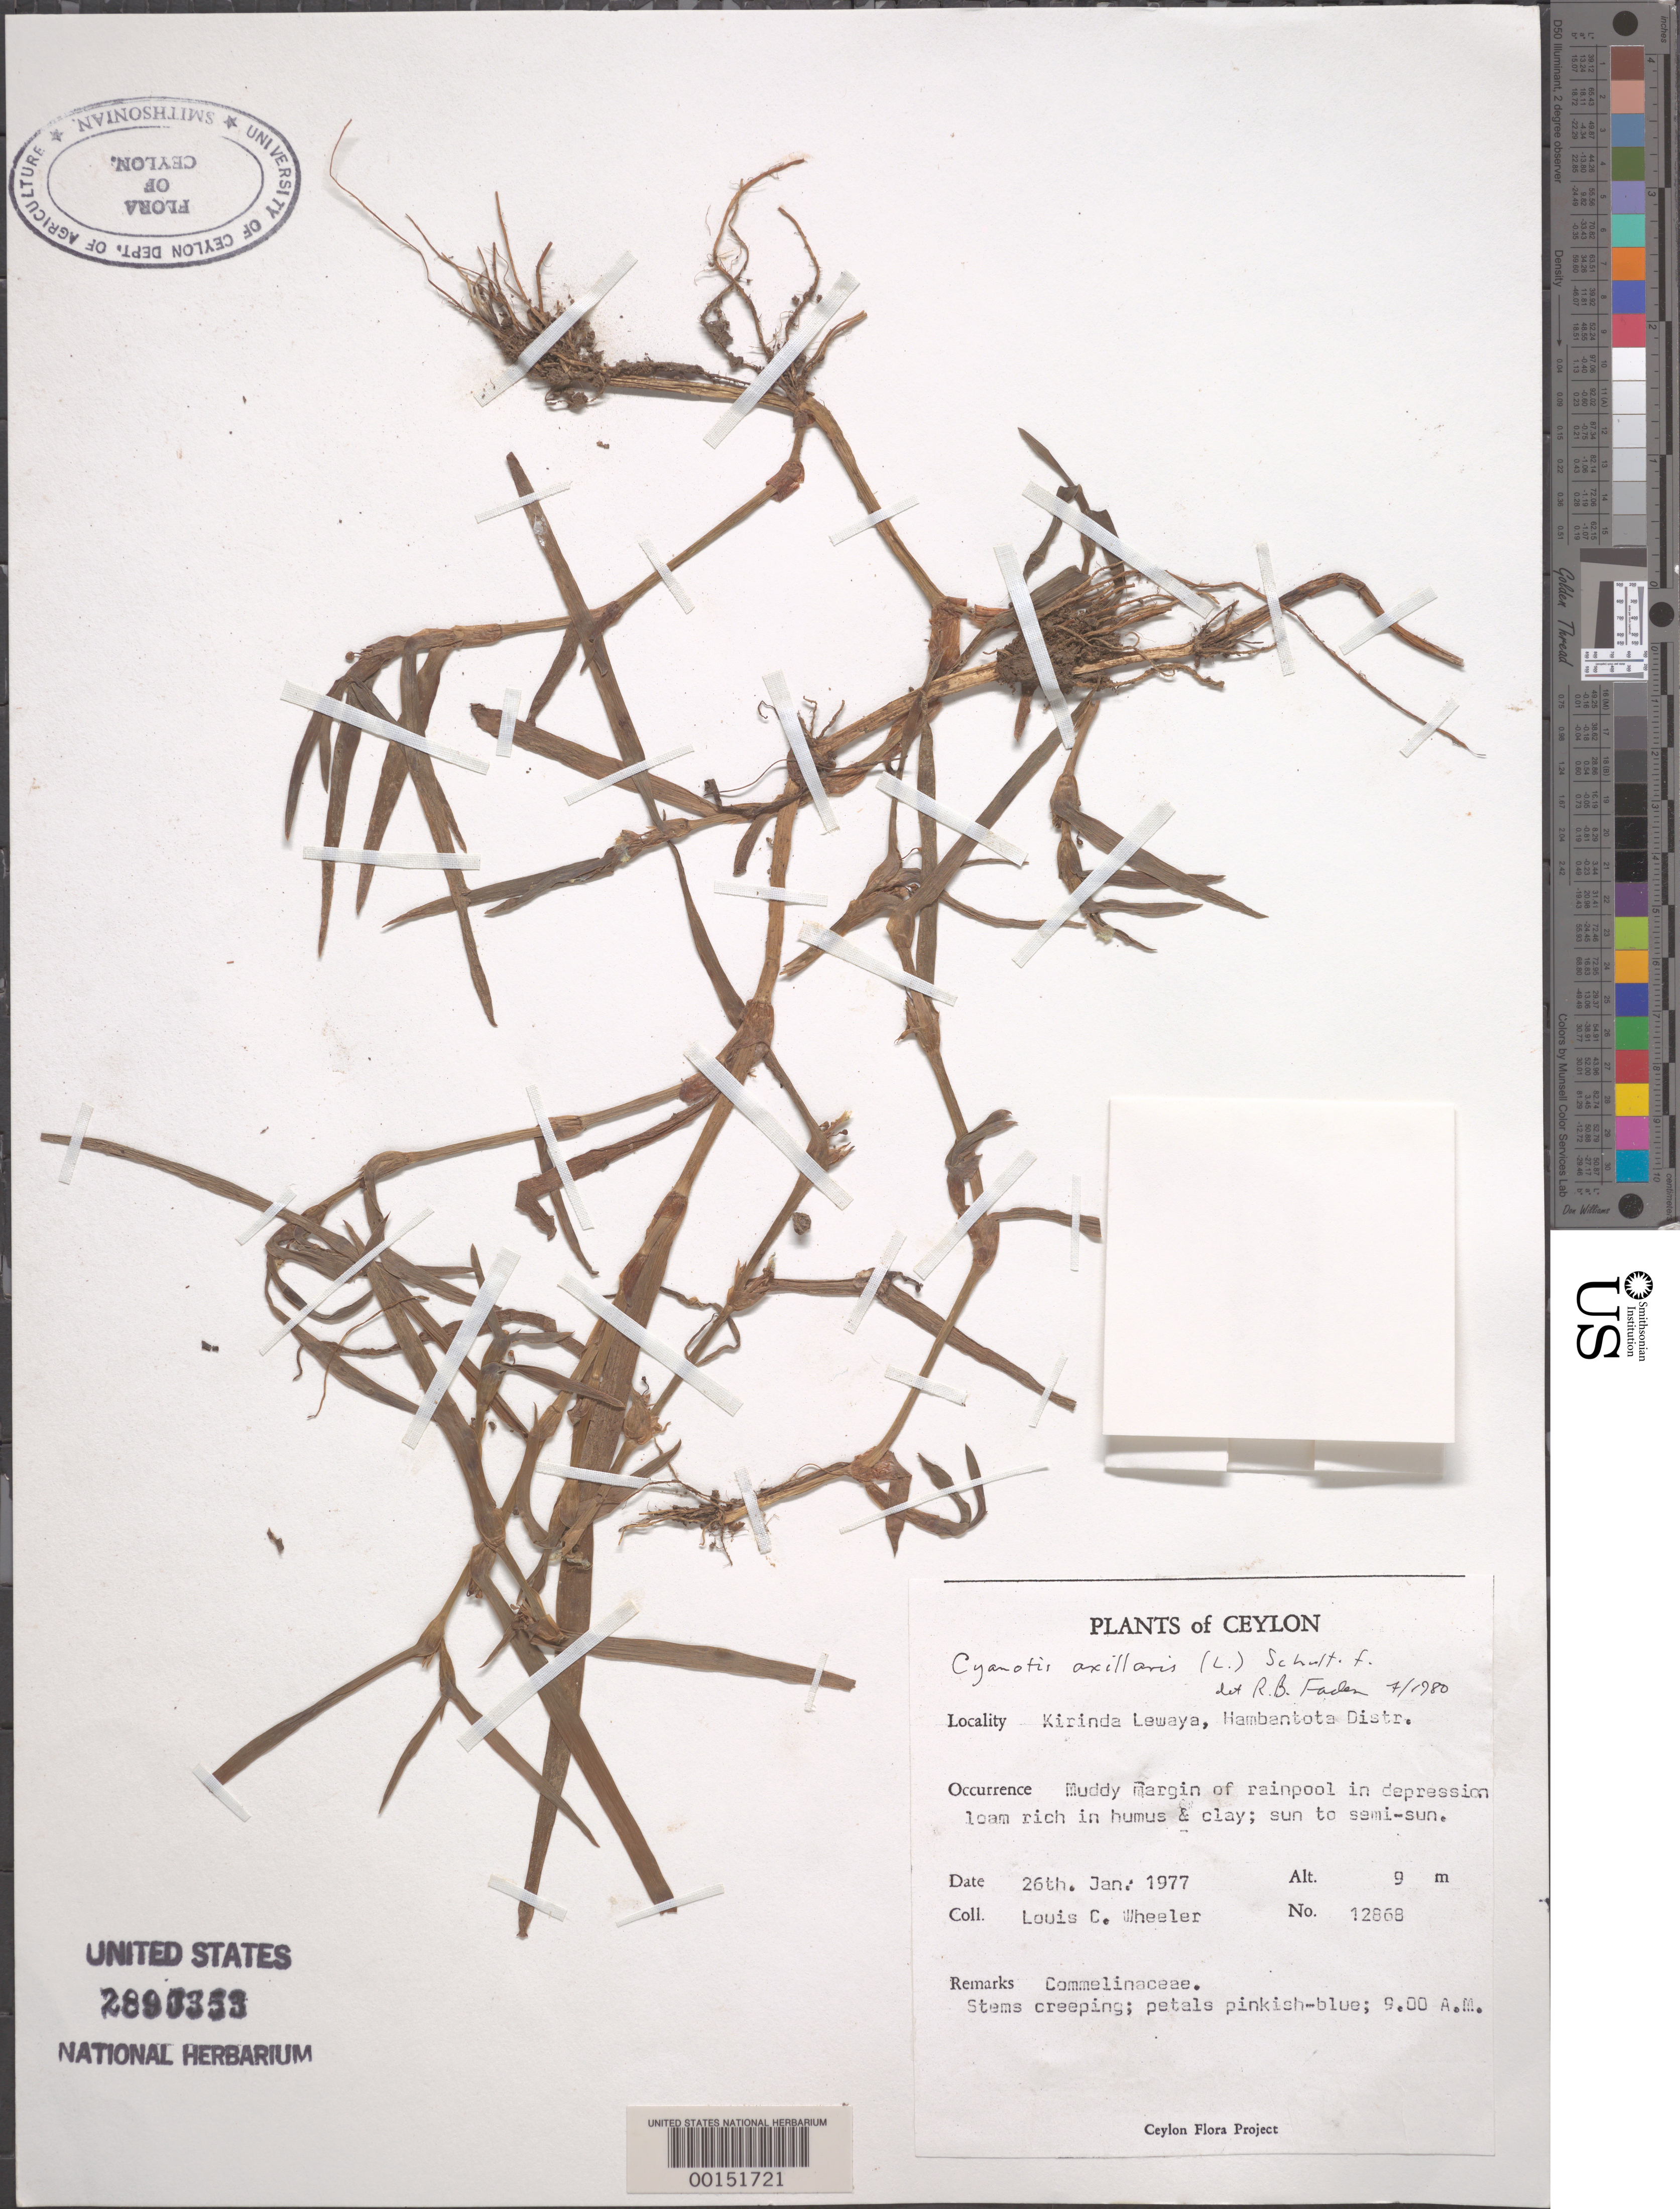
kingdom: Plantae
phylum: Tracheophyta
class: Liliopsida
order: Commelinales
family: Commelinaceae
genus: Cyanotis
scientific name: Cyanotis axillaris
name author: (L.) D. Don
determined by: Faden, Robert B., (US), Smithsonian Institution - National Museum of Natural History (UNITED STATES)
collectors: L. C. Wheeler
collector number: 12868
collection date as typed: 26 Jan 1977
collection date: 1977-01-26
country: Sri Lanka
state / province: Southern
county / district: Hambantota Dist.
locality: Kirinda lewaya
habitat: Muddy margin of rainpool, loam rich in humus and clay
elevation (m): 9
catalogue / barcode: US 2890353